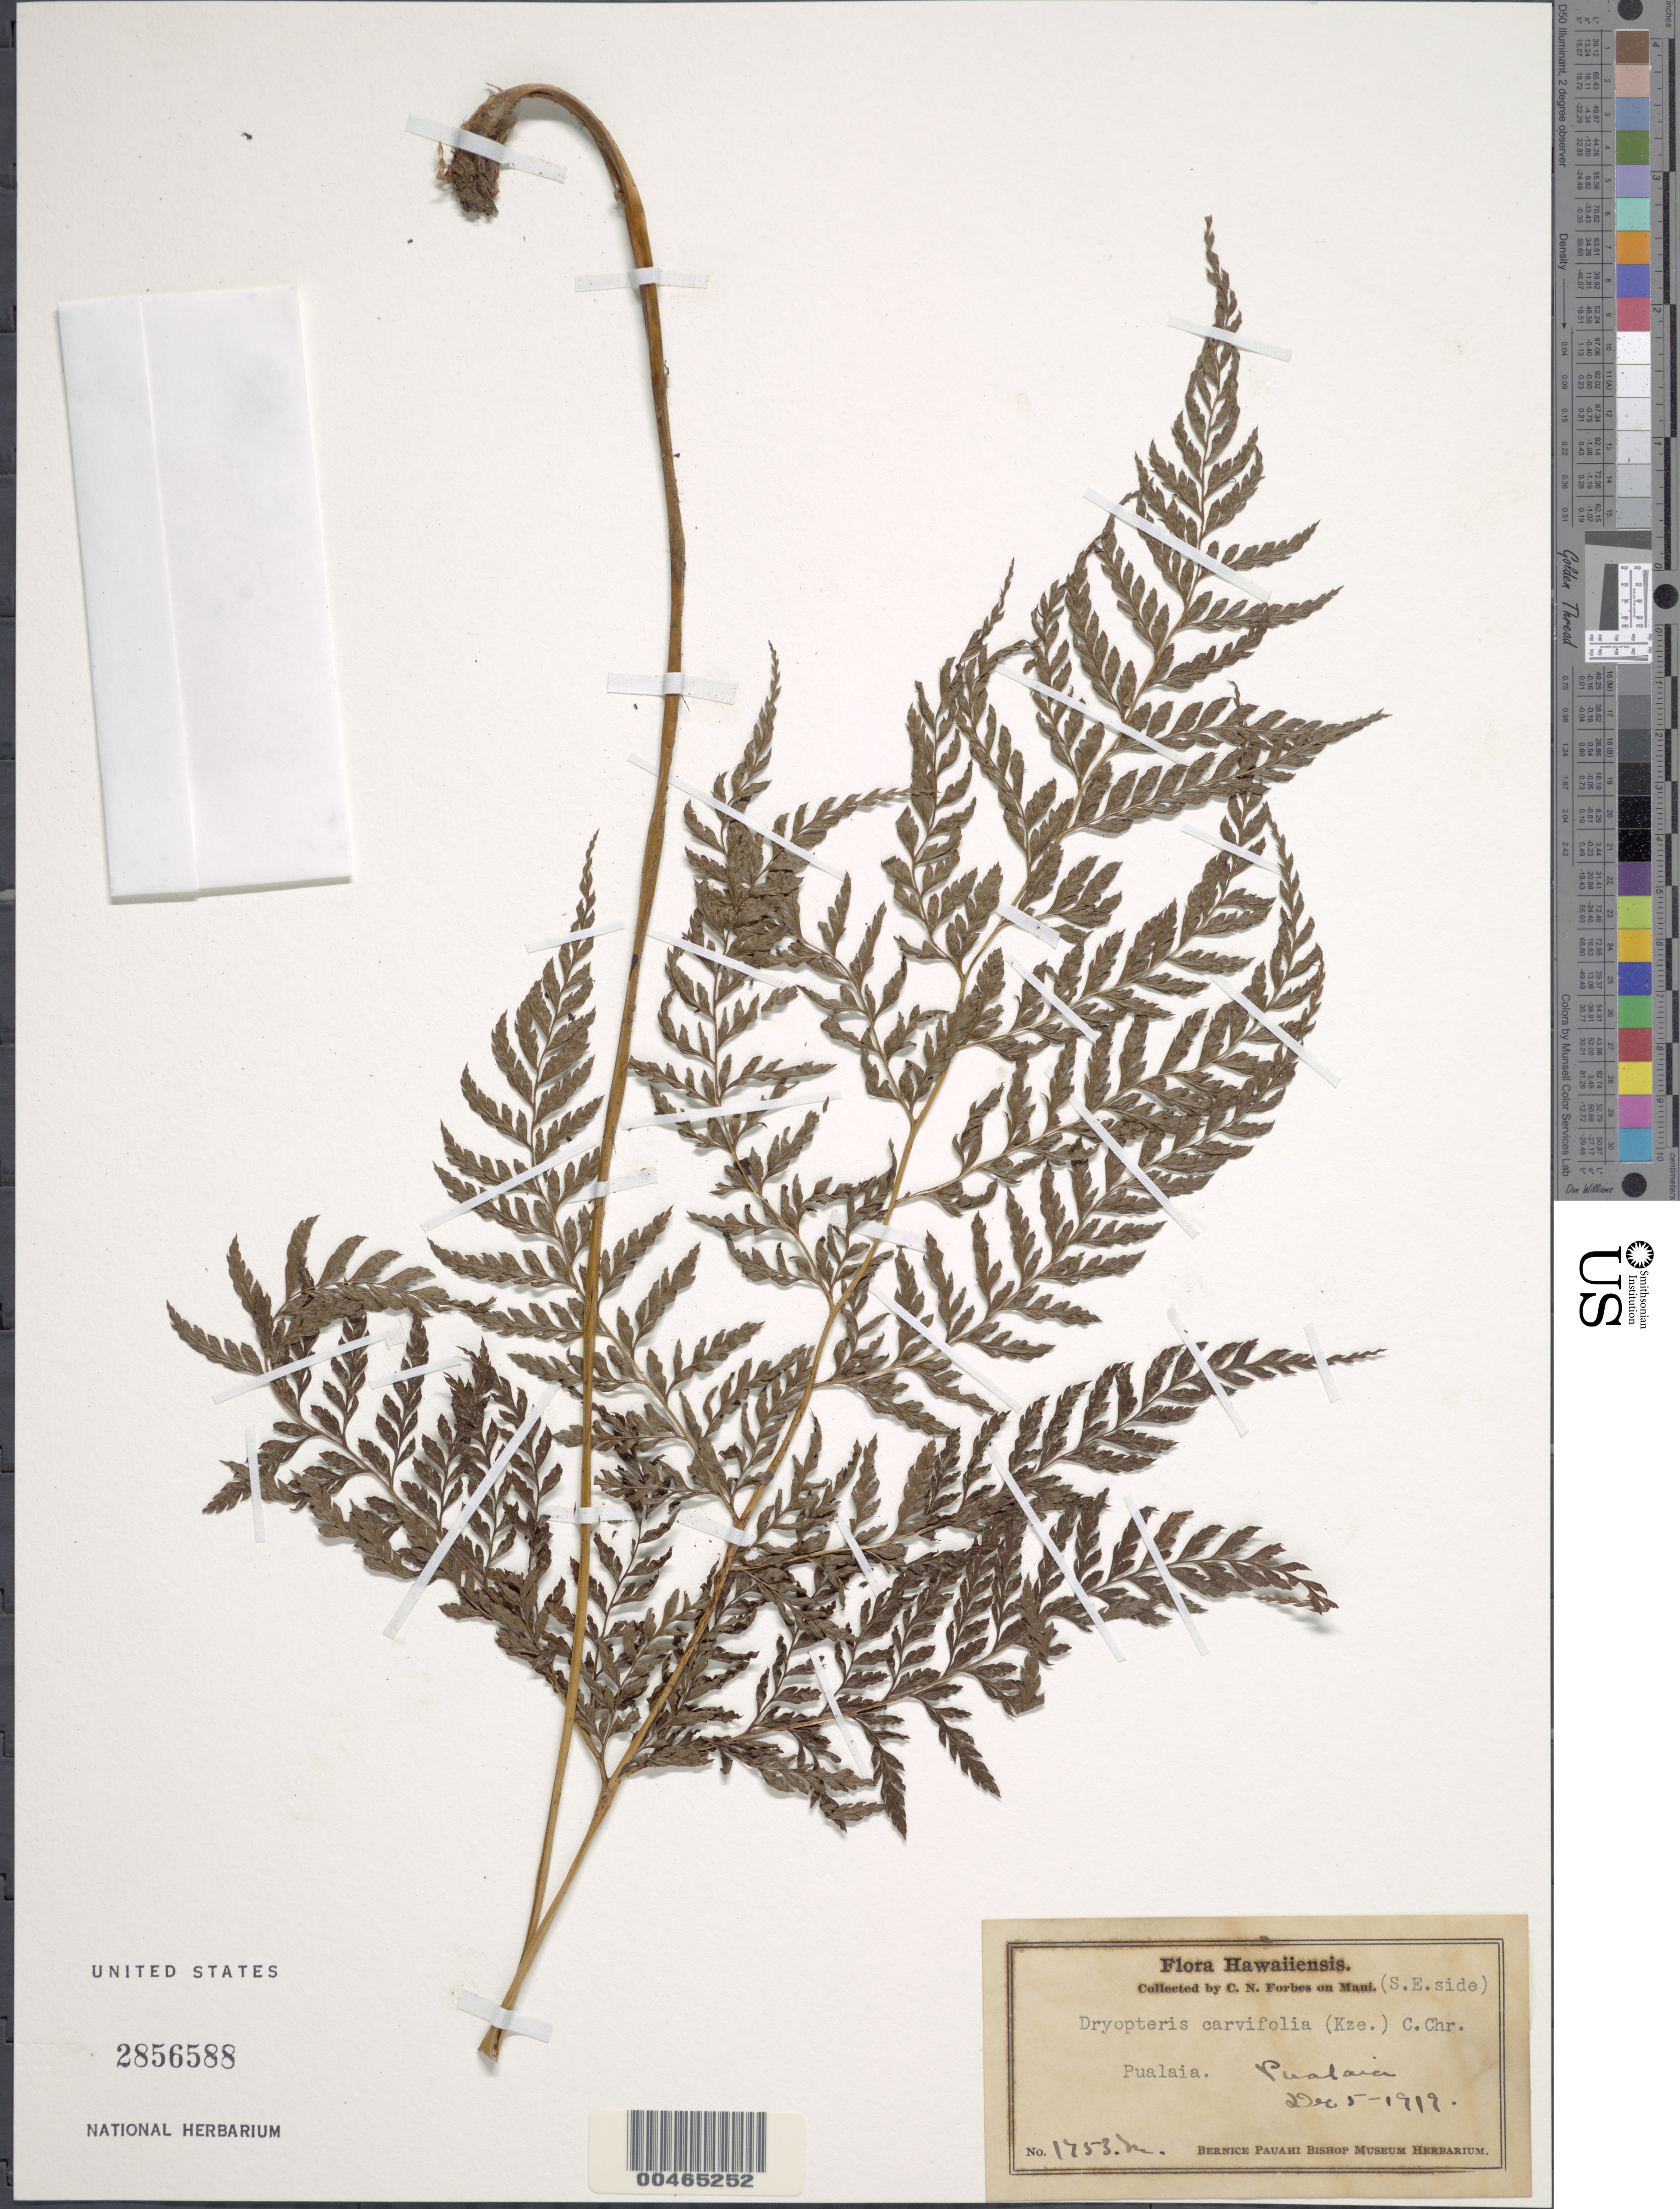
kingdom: Plantae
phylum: Tracheophyta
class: Polypodiopsida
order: Polypodiales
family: Athyriaceae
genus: Athyrium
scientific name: Athyrium sp.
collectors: C. N. Forbes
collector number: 1753.M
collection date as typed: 5 Dec 1919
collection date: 1919-12-05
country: United States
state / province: Hawaii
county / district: Maui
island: Maui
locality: Pualaia, Maui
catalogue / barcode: US 2856588